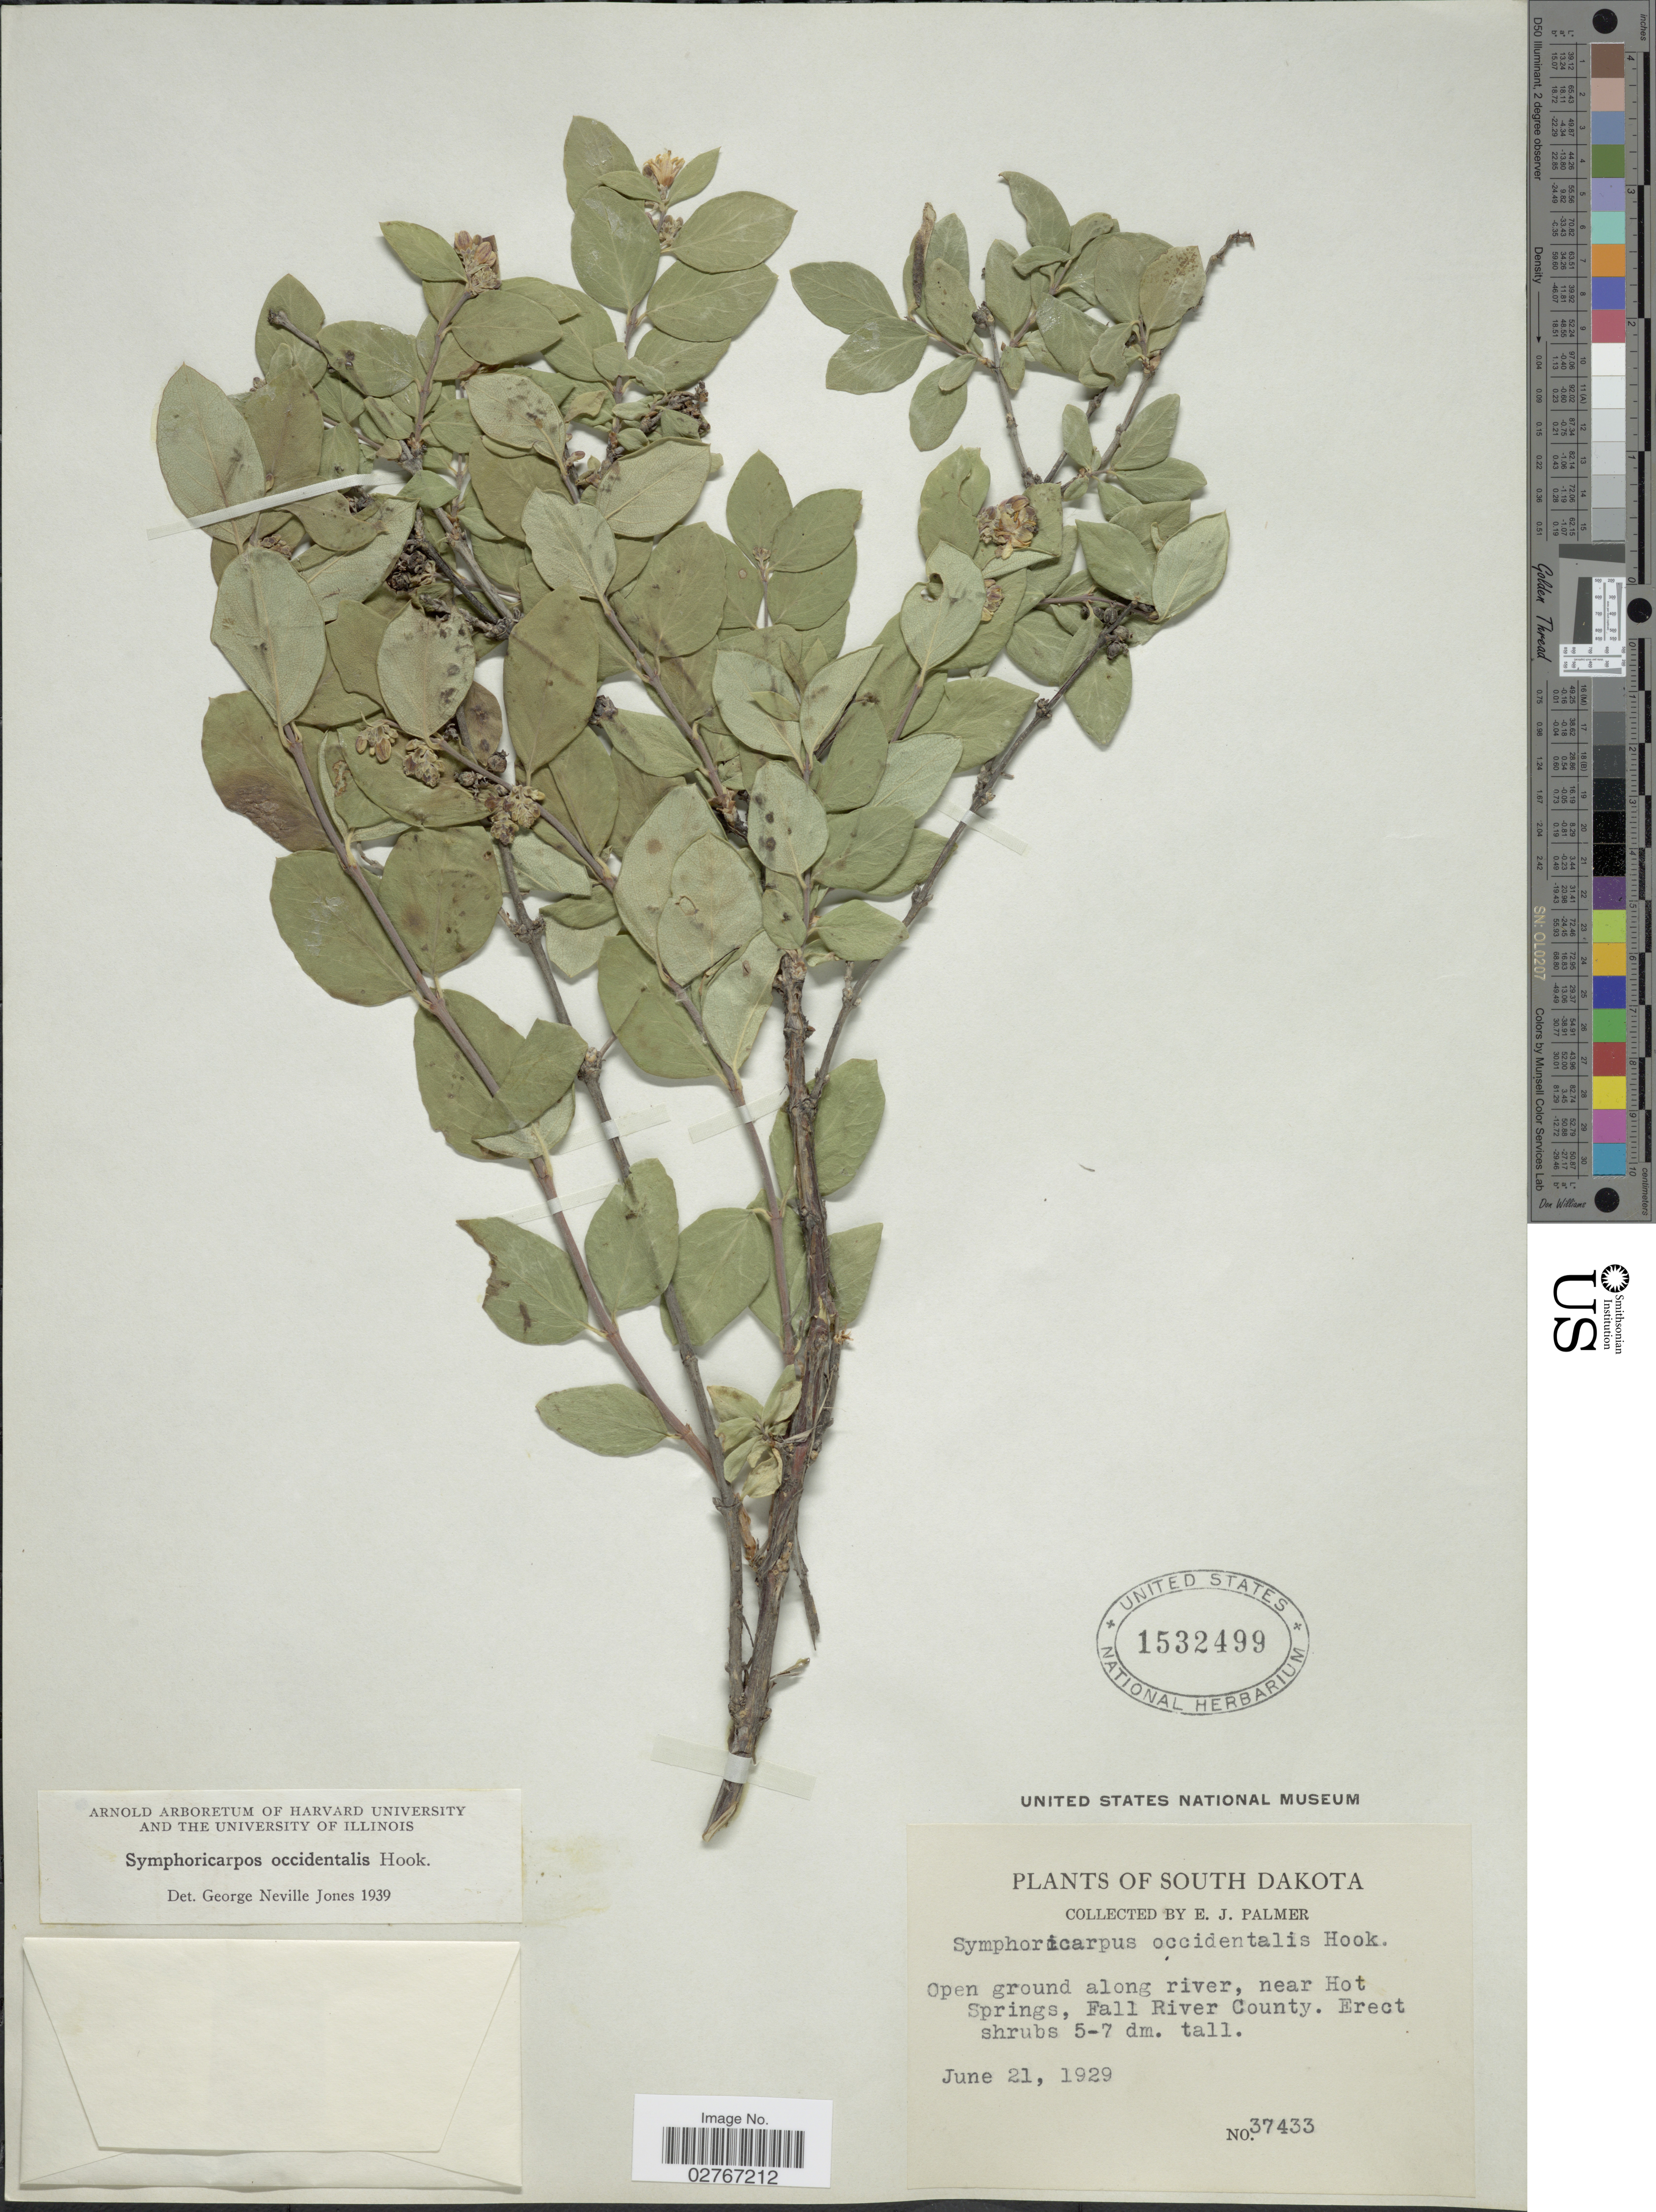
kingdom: Plantae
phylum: Tracheophyta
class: Magnoliopsida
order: Dipsacales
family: Caprifoliaceae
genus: Symphoricarpos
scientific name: Symphoricarpos occidentalis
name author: (R. Br.) Hook.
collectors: E. J. Palmer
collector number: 37433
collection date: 1929-06-21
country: United States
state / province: South Dakota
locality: Open ground along river, near Hot Springs, Fall River County.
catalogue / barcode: US 1532499